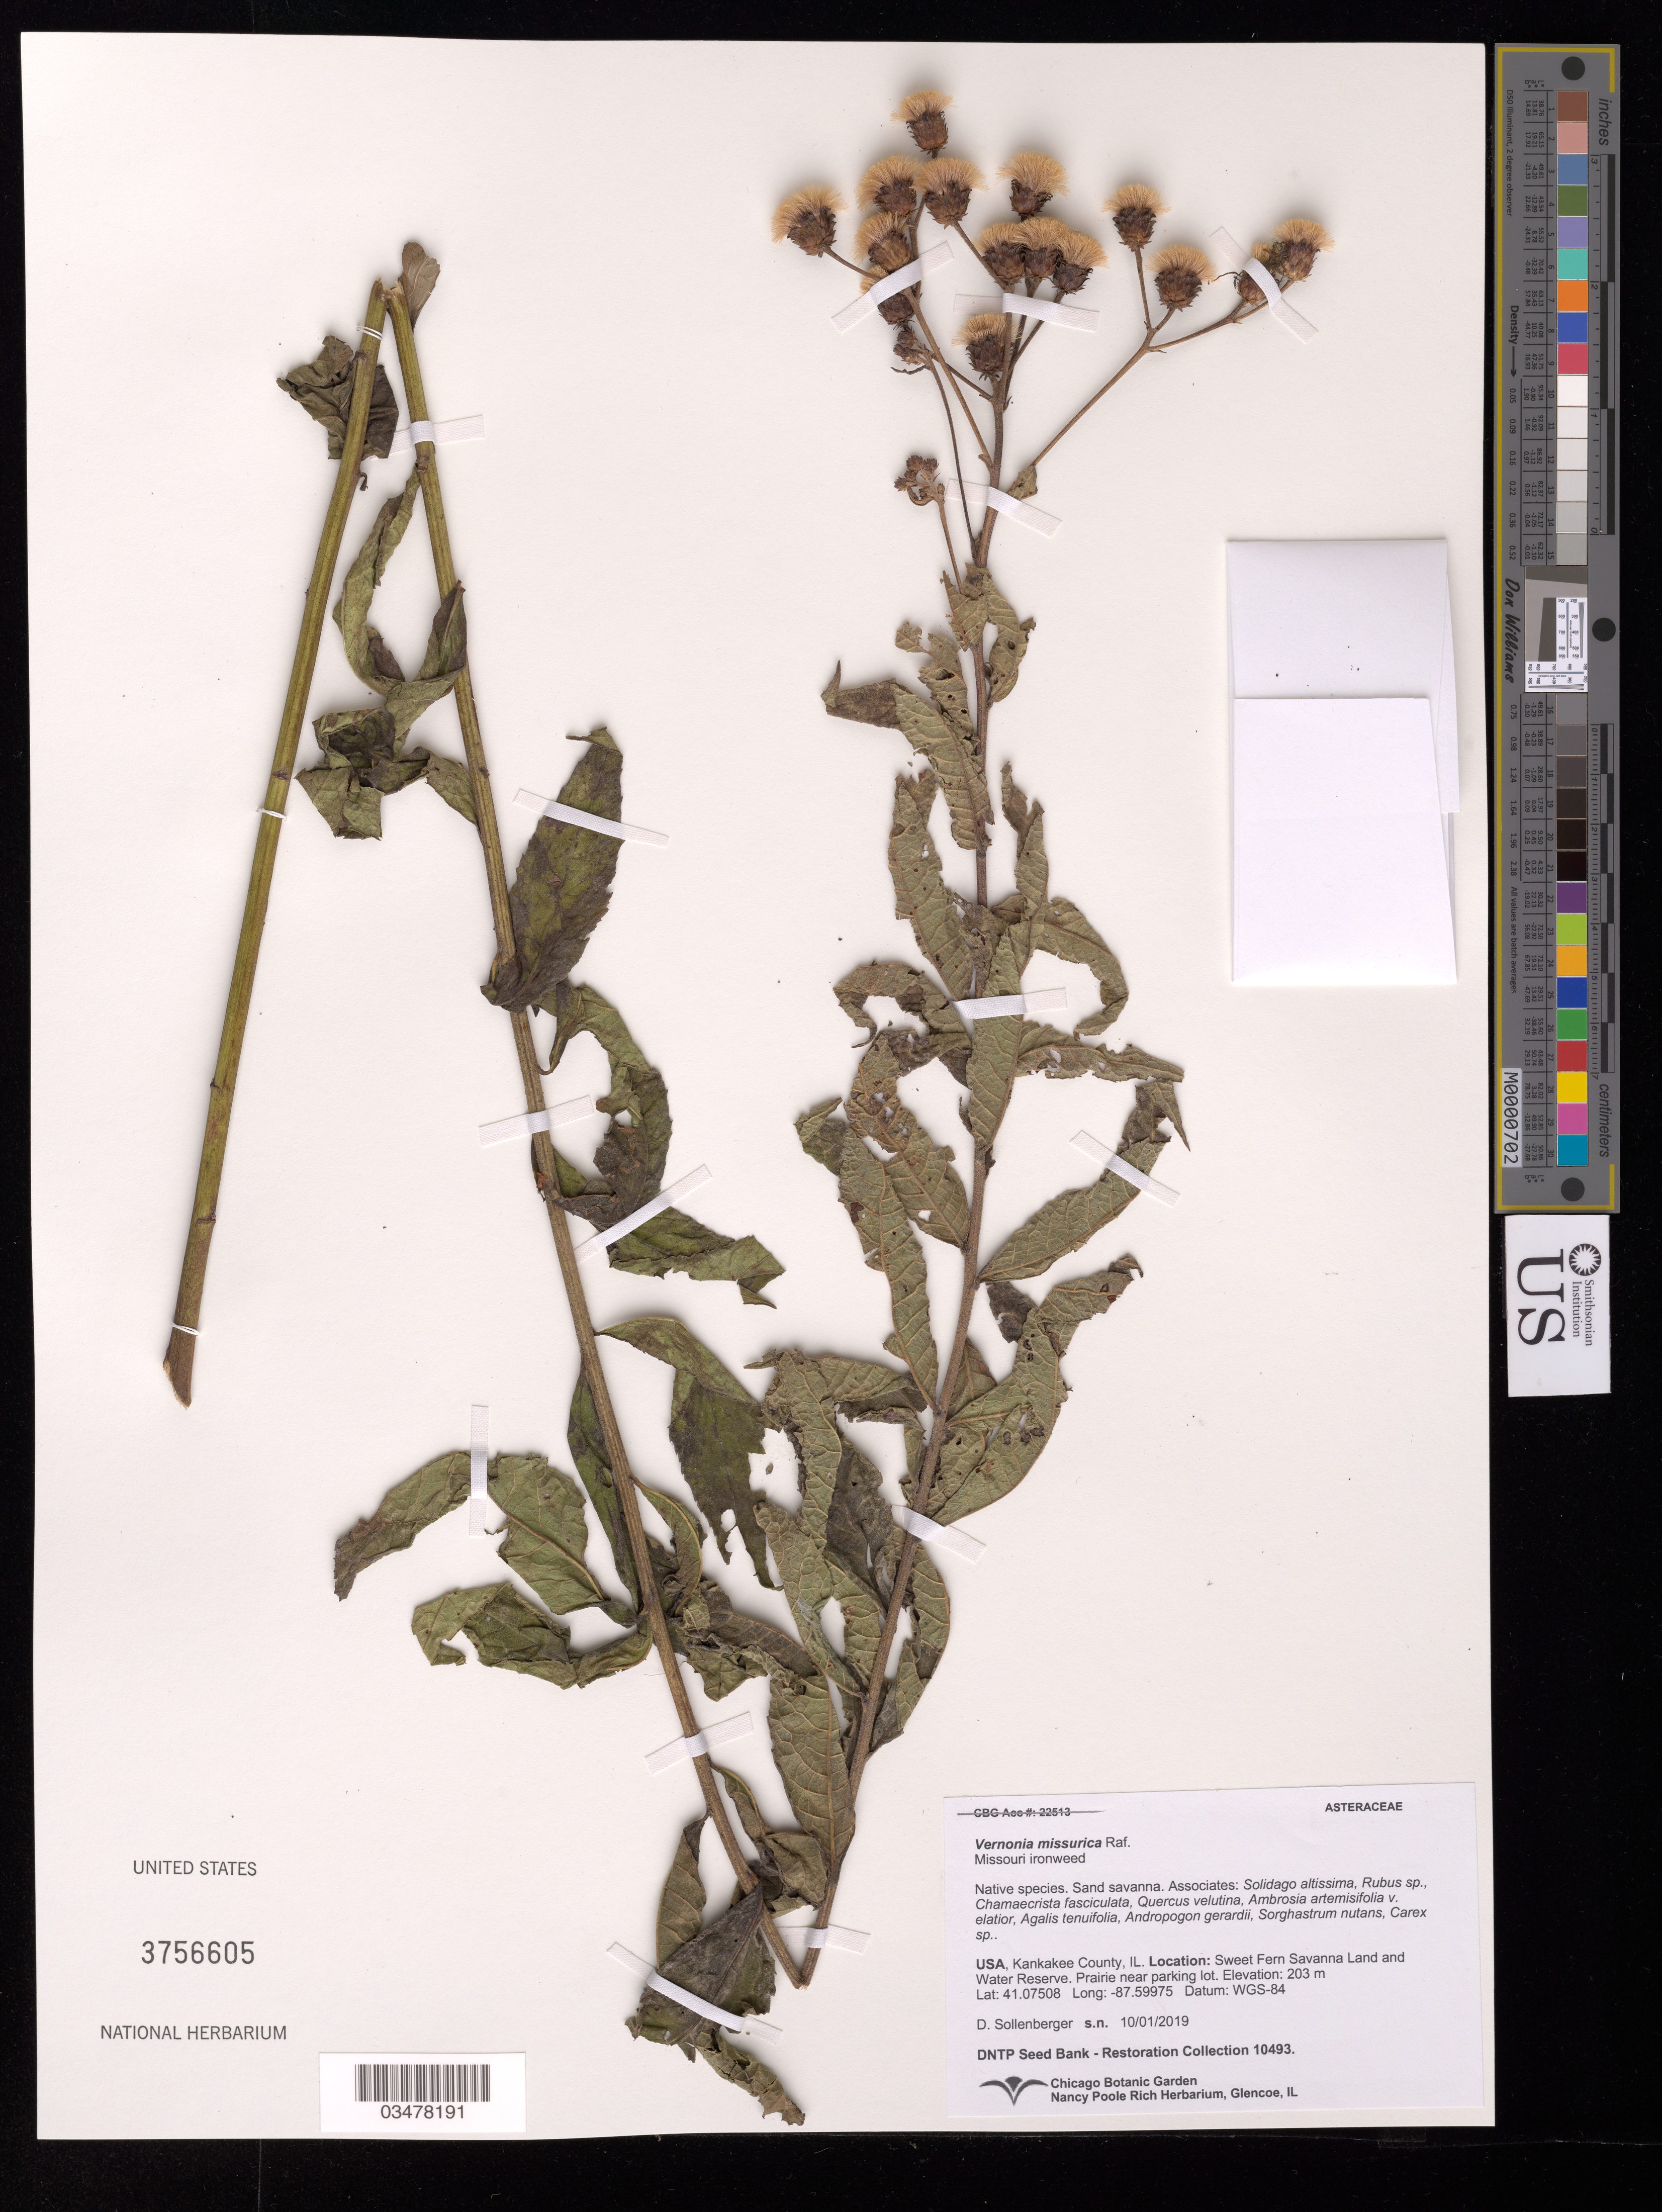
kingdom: Plantae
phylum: Tracheophyta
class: Magnoliopsida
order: Asterales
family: Asteraceae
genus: Vernonia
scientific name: Vernonia missurica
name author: Raf.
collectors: D. Sollenberger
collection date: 2019-10-01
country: United States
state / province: Illinois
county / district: Kankakee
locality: Sweet Fern Savanna Land and Water Reserve.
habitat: Sand savanna. With Rubus sp., Agalis tenuifolia, Andropogon gerardii., Carex sp., etc.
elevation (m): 203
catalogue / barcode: US 3756605